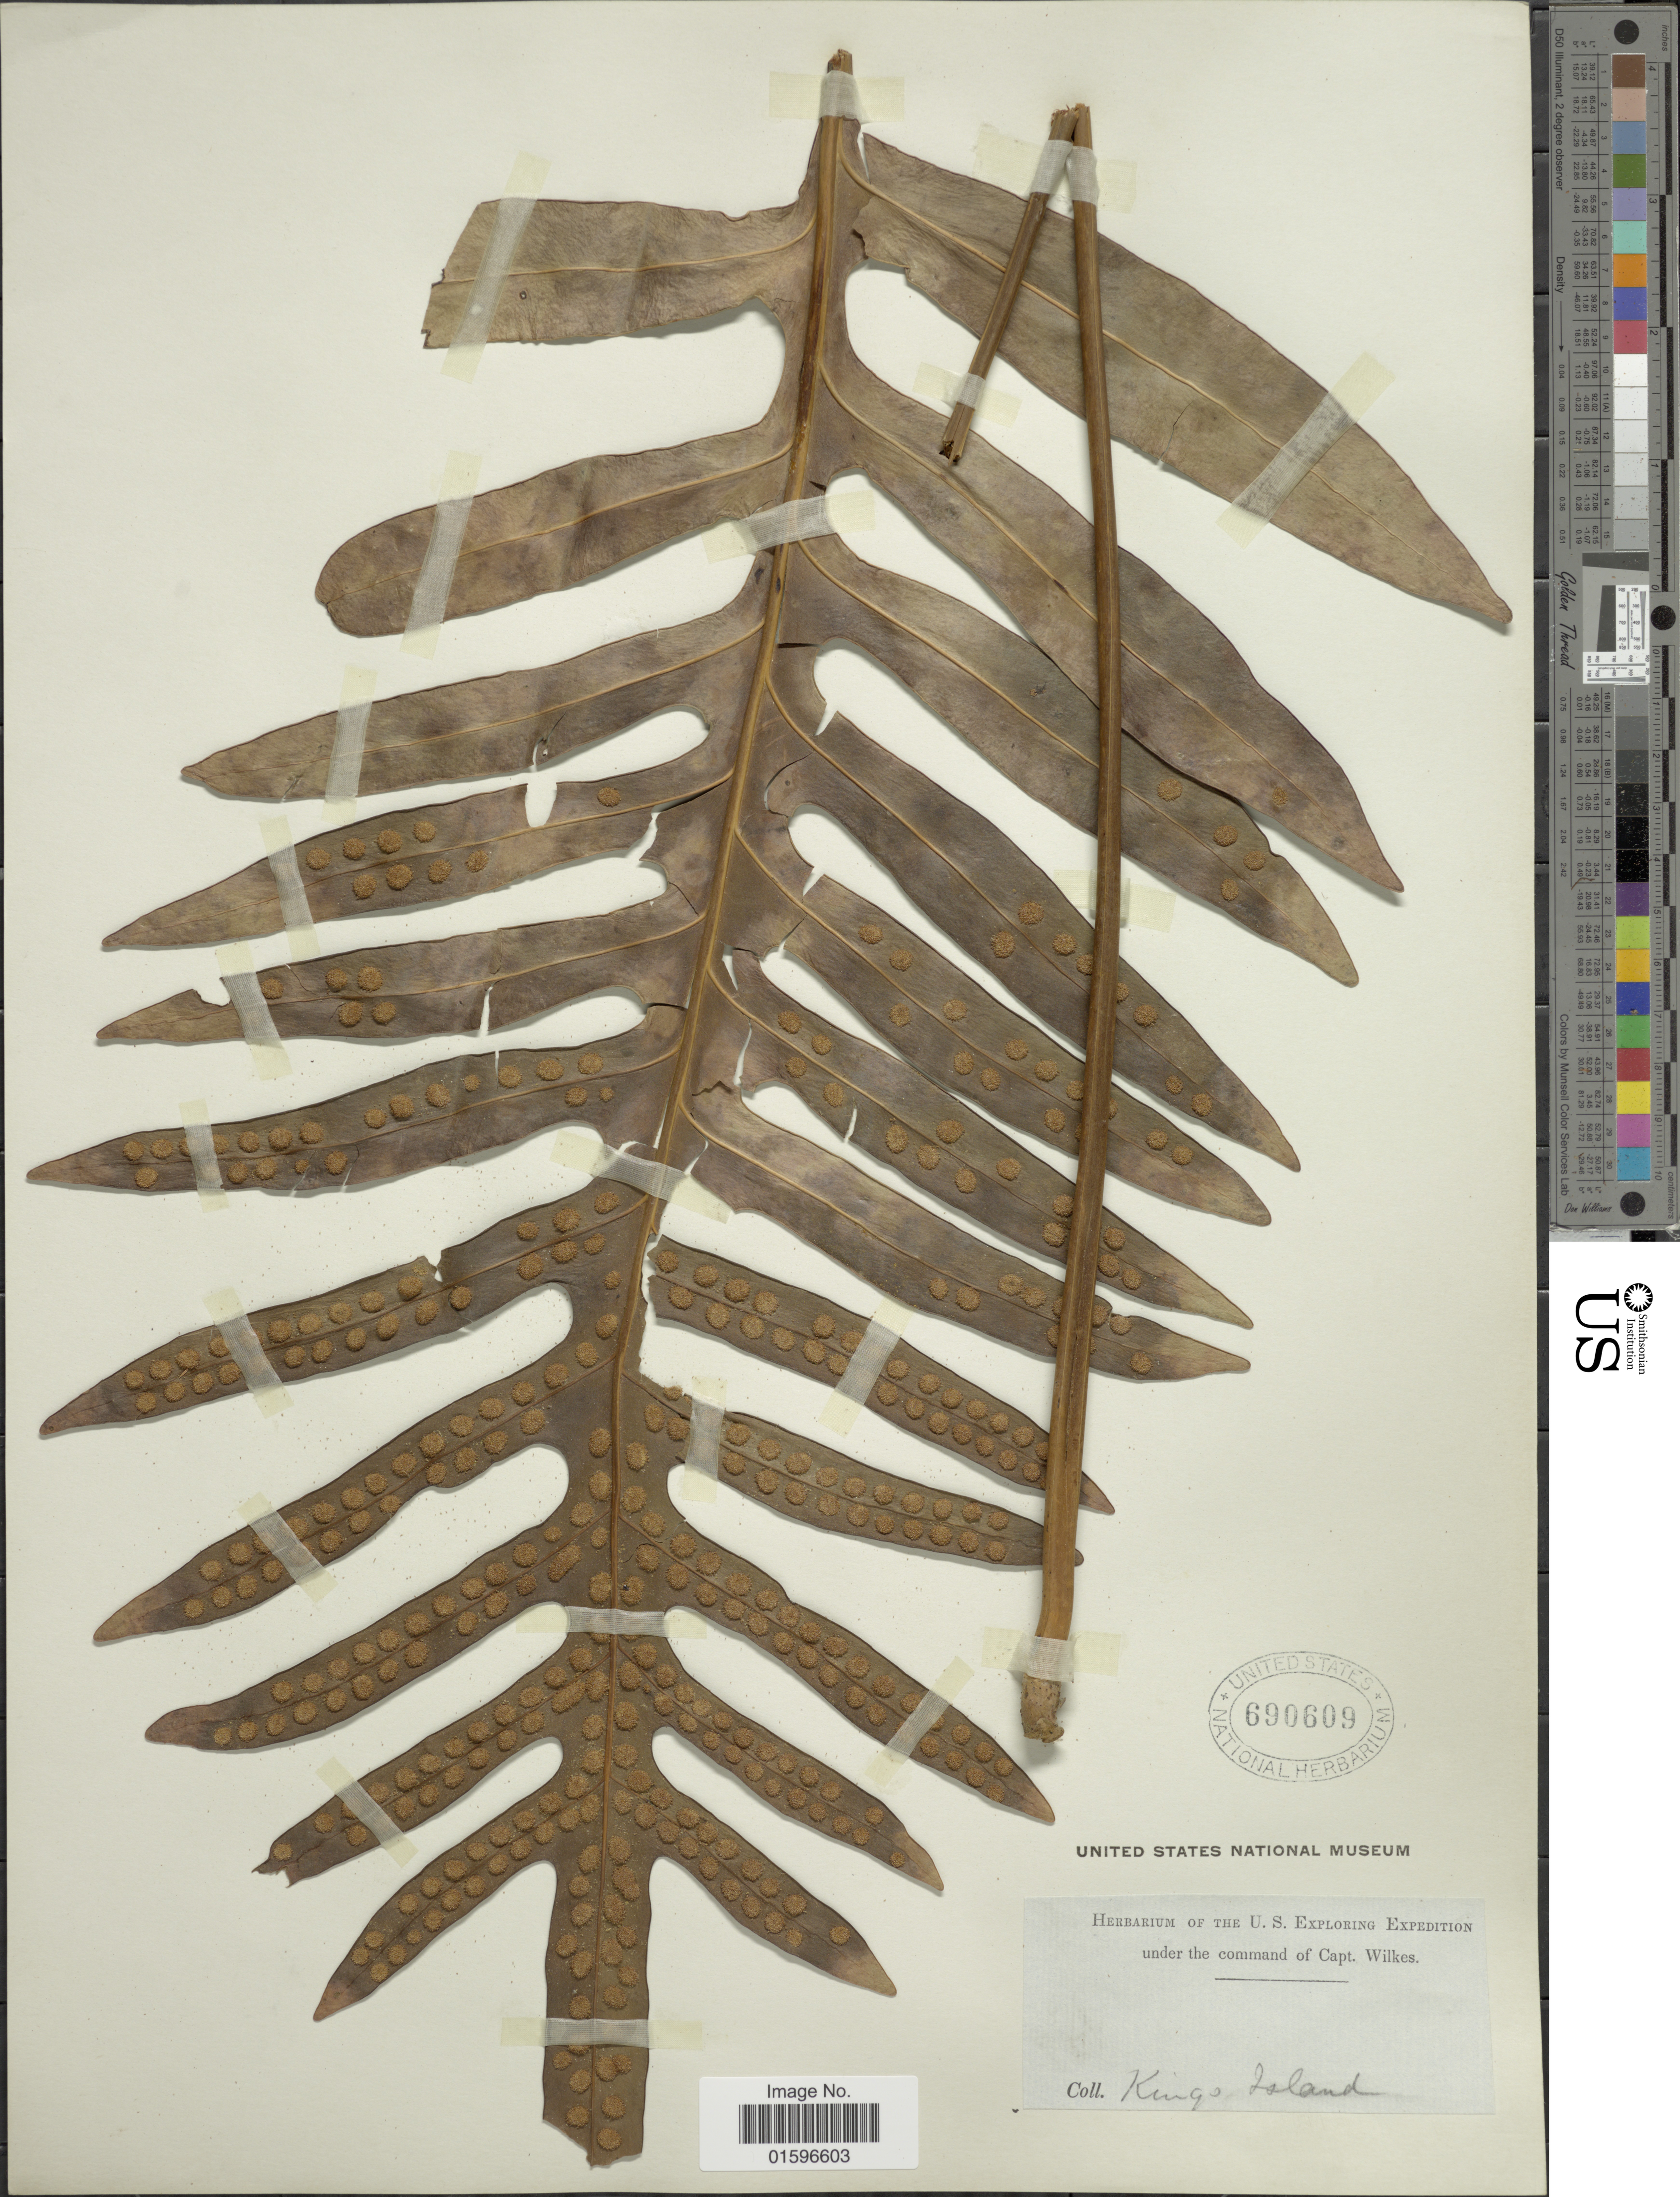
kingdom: Plantae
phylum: Tracheophyta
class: Polypodiopsida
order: Polypodiales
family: Polypodiaceae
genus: Polypodium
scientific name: Polypodium scolopendria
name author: Burm. f.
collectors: Wilkes Explor. Exped.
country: French Polynesia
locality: Kings Island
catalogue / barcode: US 690609